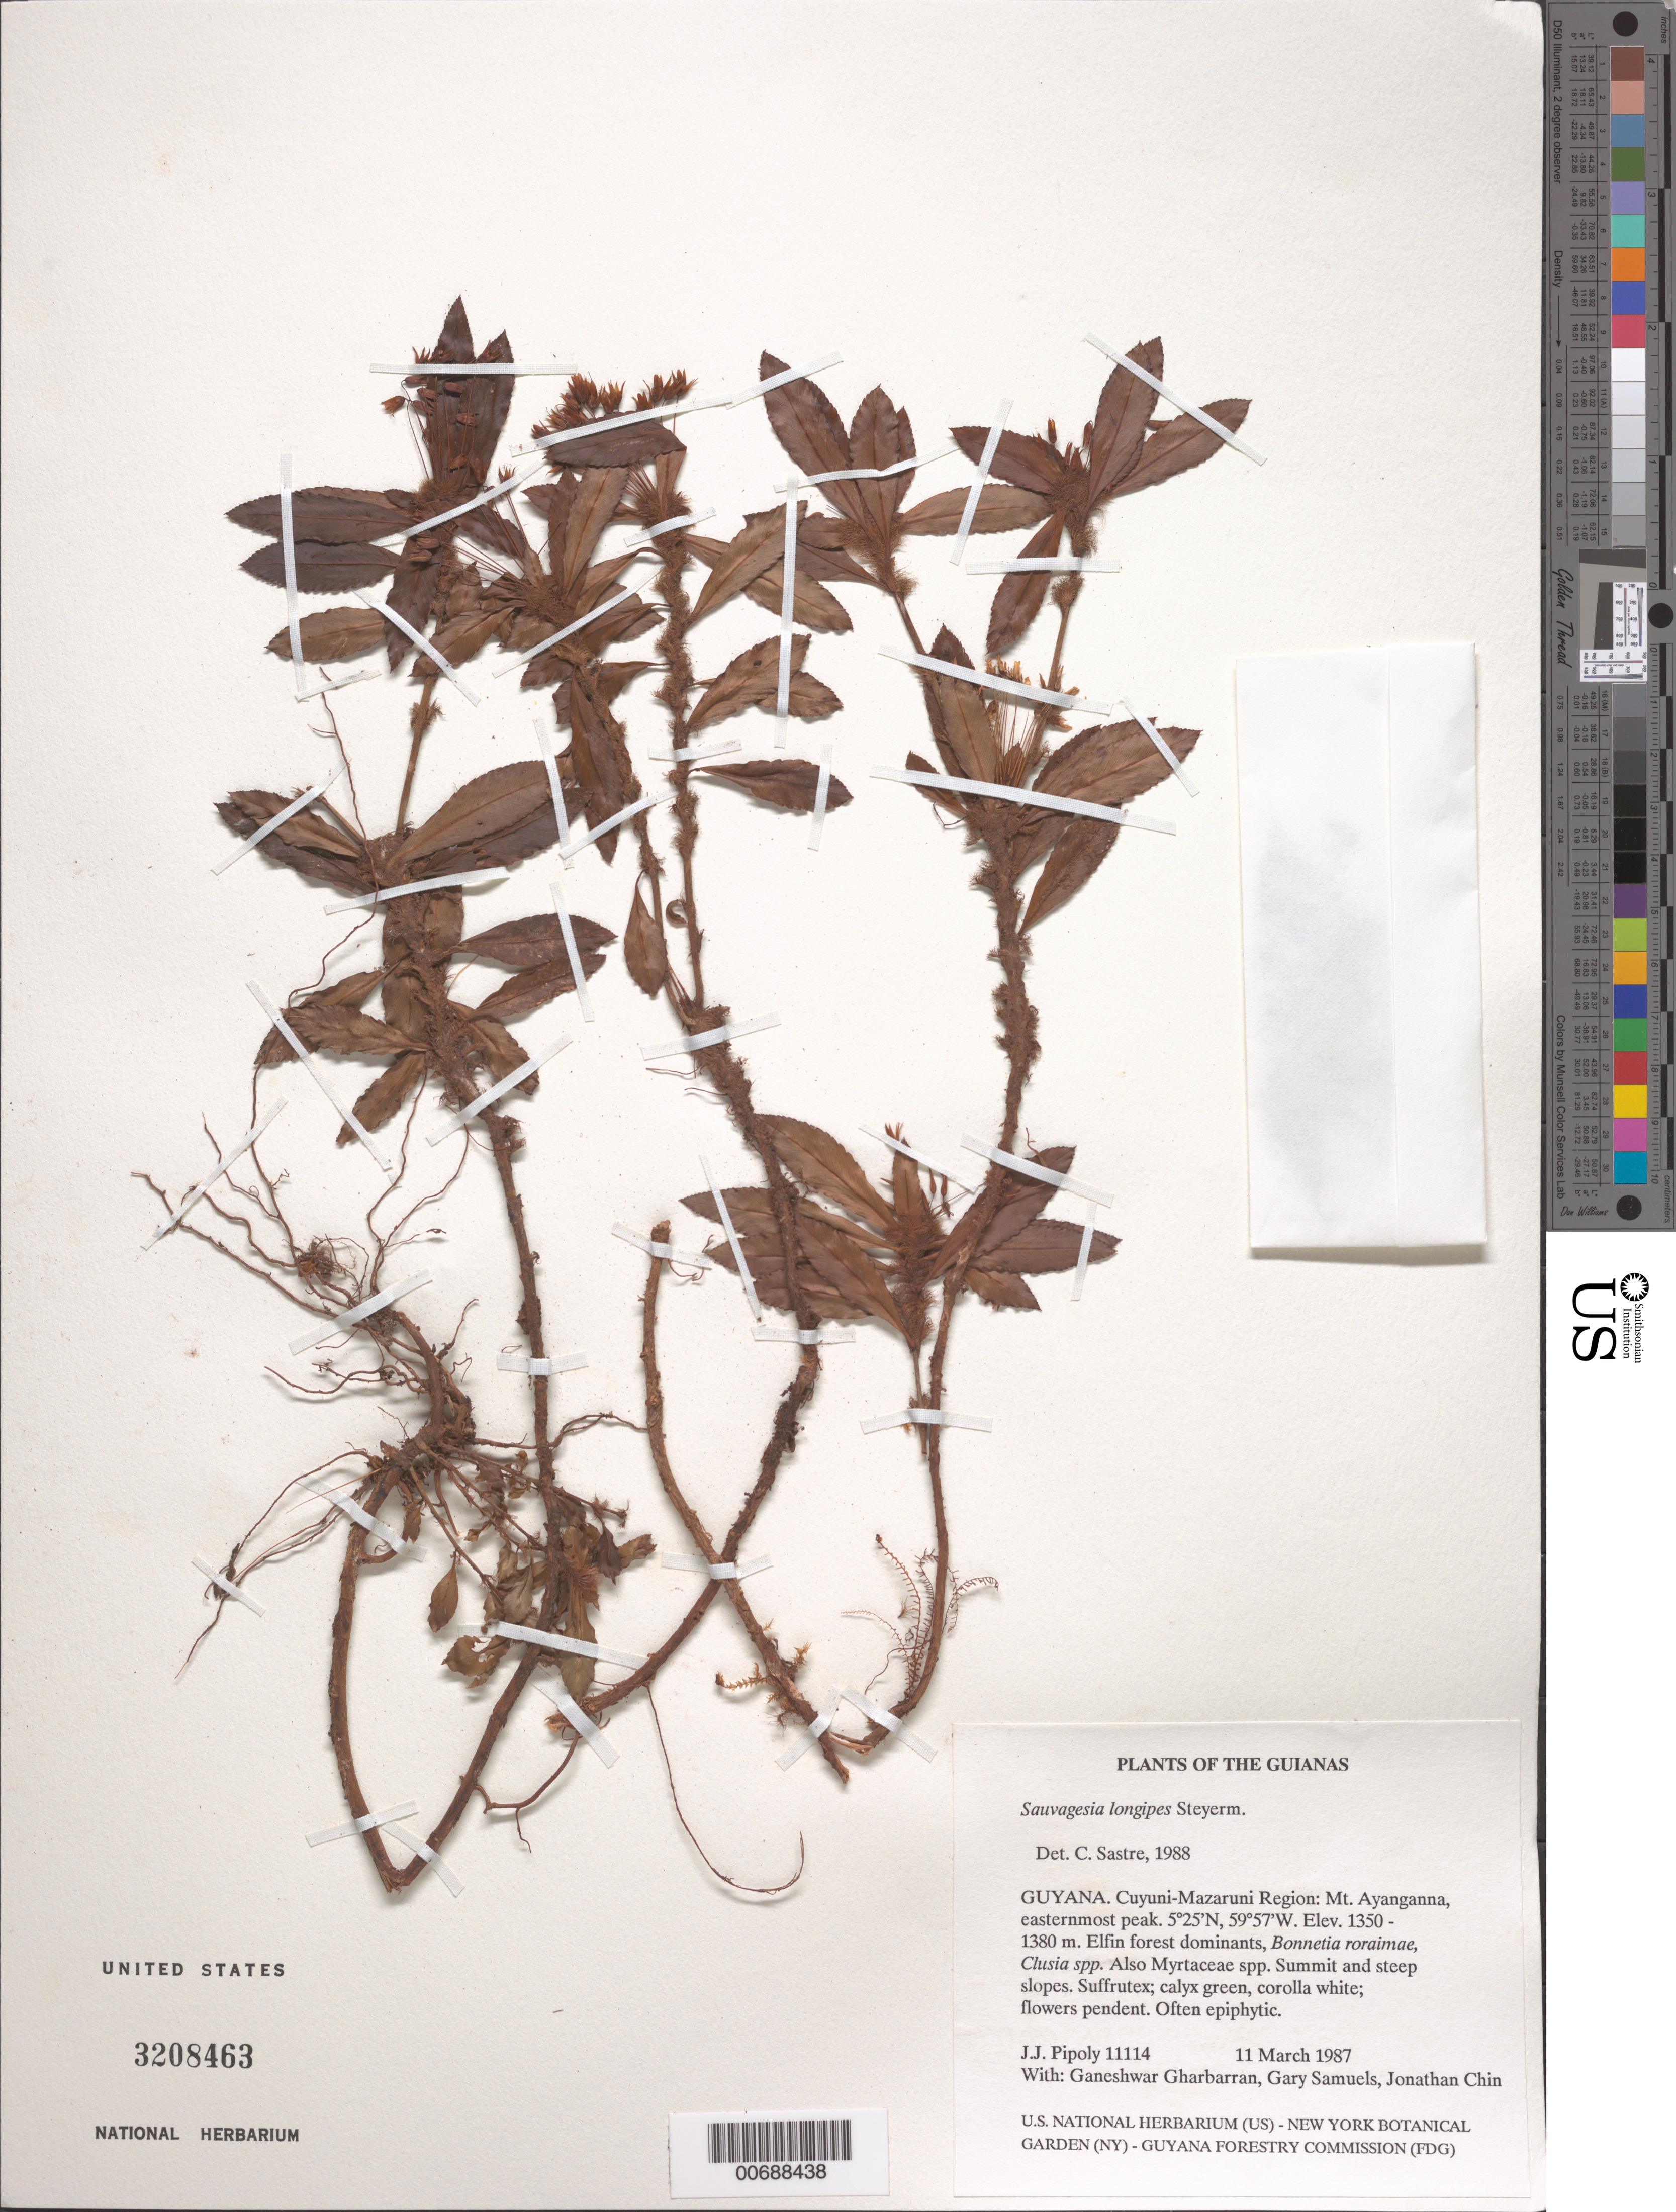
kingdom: Plantae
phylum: Tracheophyta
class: Magnoliopsida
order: Malpighiales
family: Ochnaceae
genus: Sauvagesia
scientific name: Sauvagesia longipes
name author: Steyerm.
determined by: Sastre, C. H. L.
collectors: J. J. Pipoly, G. Gharbarran, G. Samuels & J. Chin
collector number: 11114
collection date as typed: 11 March 1987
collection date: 1987-03-11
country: Guyana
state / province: Cuyuni-Mazaruni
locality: Mt. Ayanganna, easternmost peak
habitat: Summit and steep slopes. Elfin forest dominated by Bonnetia roraimae, Clusia spp., various Myrtaceae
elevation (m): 1350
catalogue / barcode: US 3208463